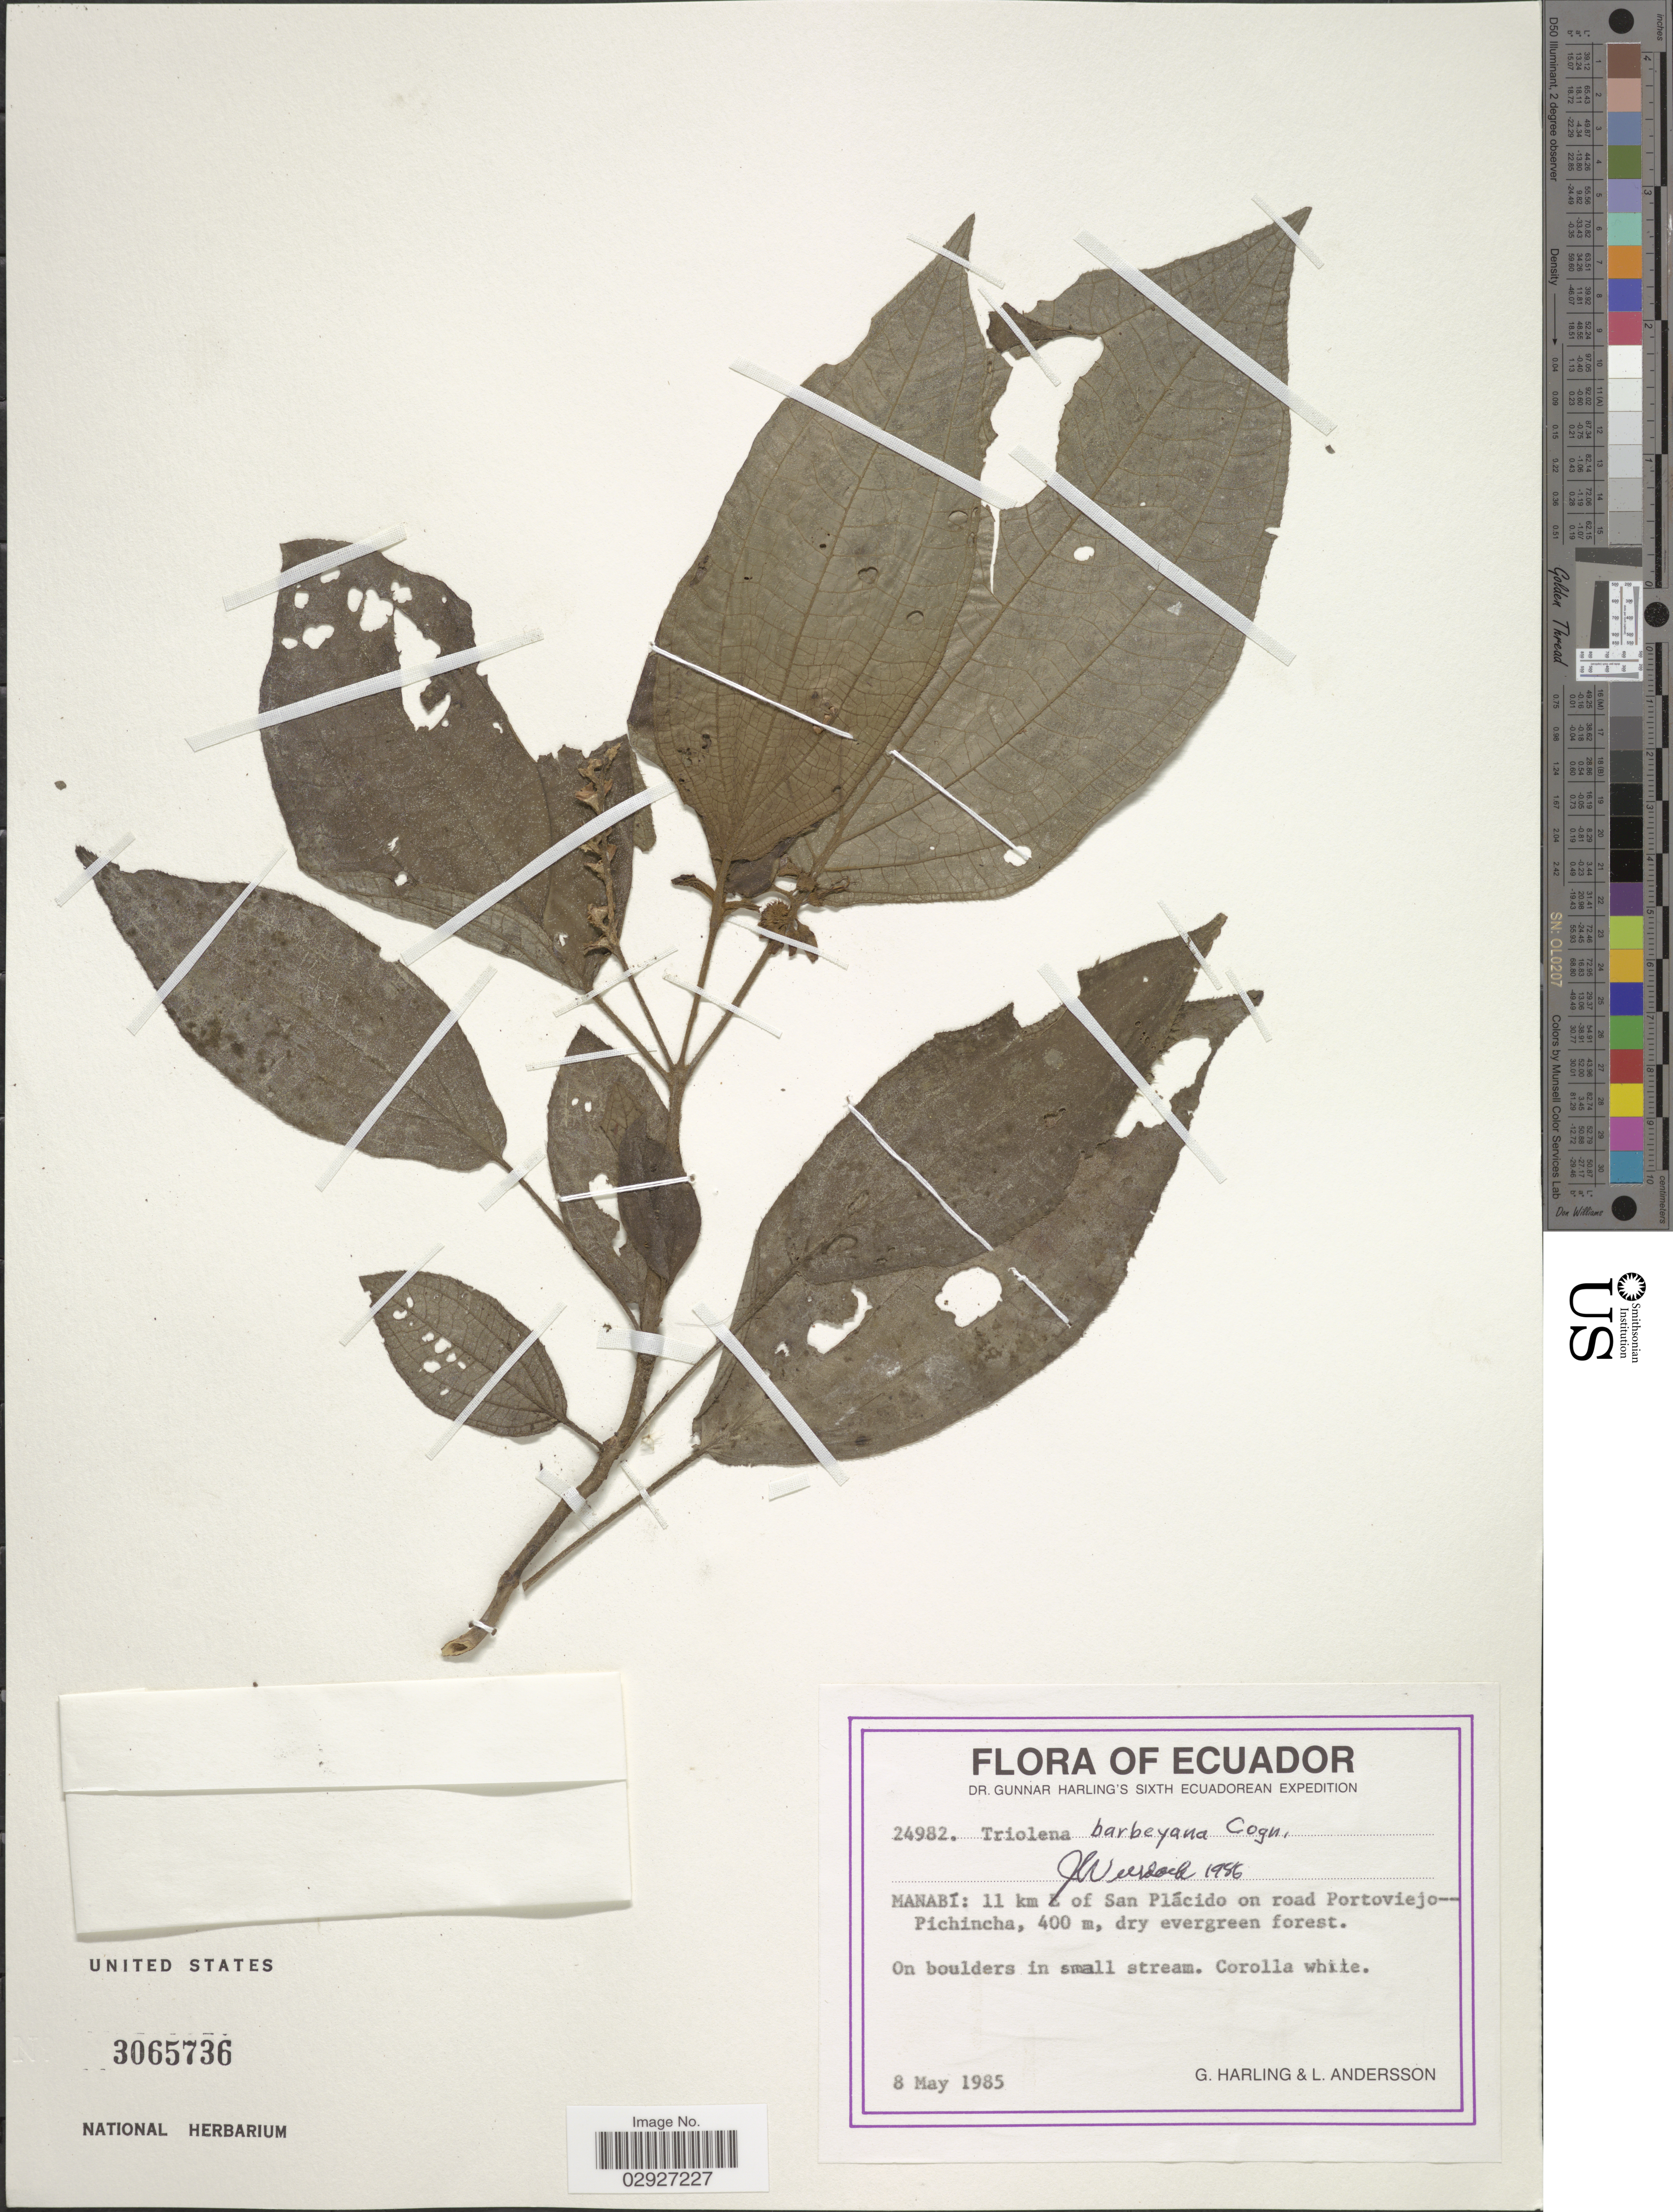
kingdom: Plantae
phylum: Tracheophyta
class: Magnoliopsida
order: Myrtales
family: Melastomataceae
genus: Triolena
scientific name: Triolena barbeyana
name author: Cogn.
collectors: G. Harling & L. Andersson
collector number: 24982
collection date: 1985-05-08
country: Ecuador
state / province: Manabí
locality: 11 km E of San Plácido on road Portoviejo-Pichincha.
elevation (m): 400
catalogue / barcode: US 3065736